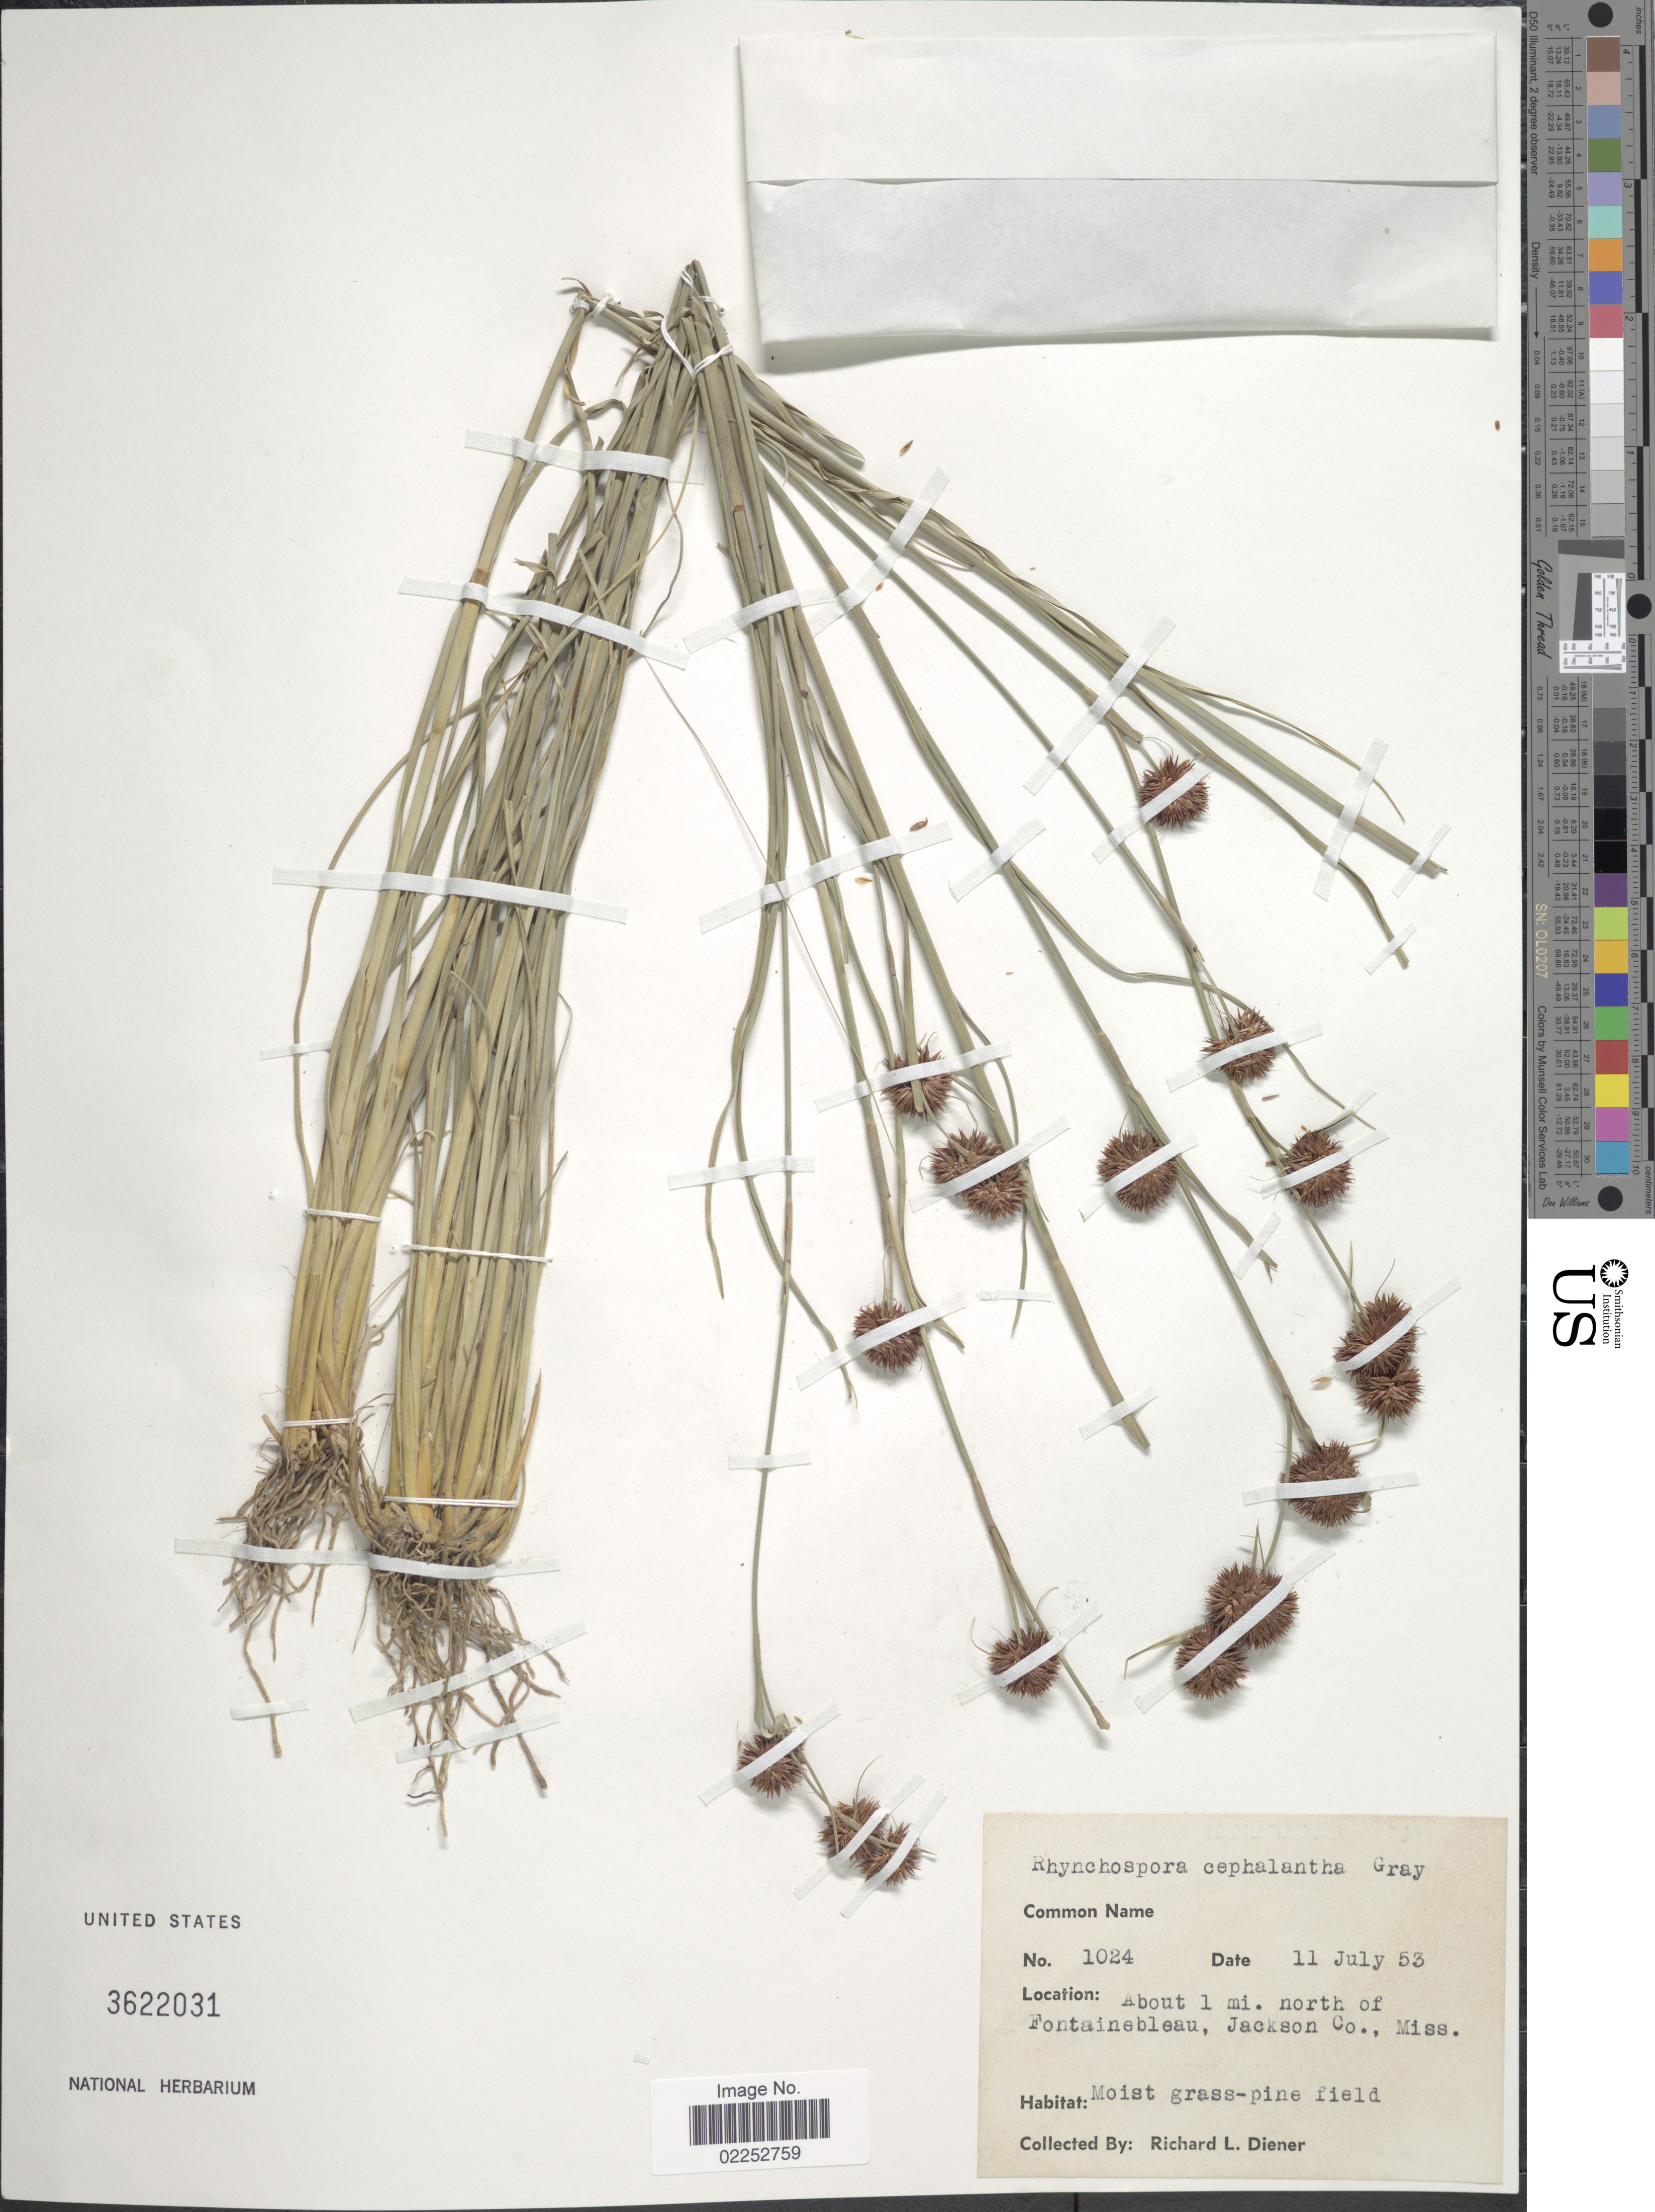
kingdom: Plantae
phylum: Tracheophyta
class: Liliopsida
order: Poales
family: Cyperaceae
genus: Rhynchospora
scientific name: Rhynchospora cephalantha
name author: A. Gray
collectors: R. Diener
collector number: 1024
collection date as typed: Transcribed d/m/y: 11/7/53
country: United States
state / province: Mississippi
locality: About 1 mi. north of Fontainebleau, Jackson Co.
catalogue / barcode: US 3622031